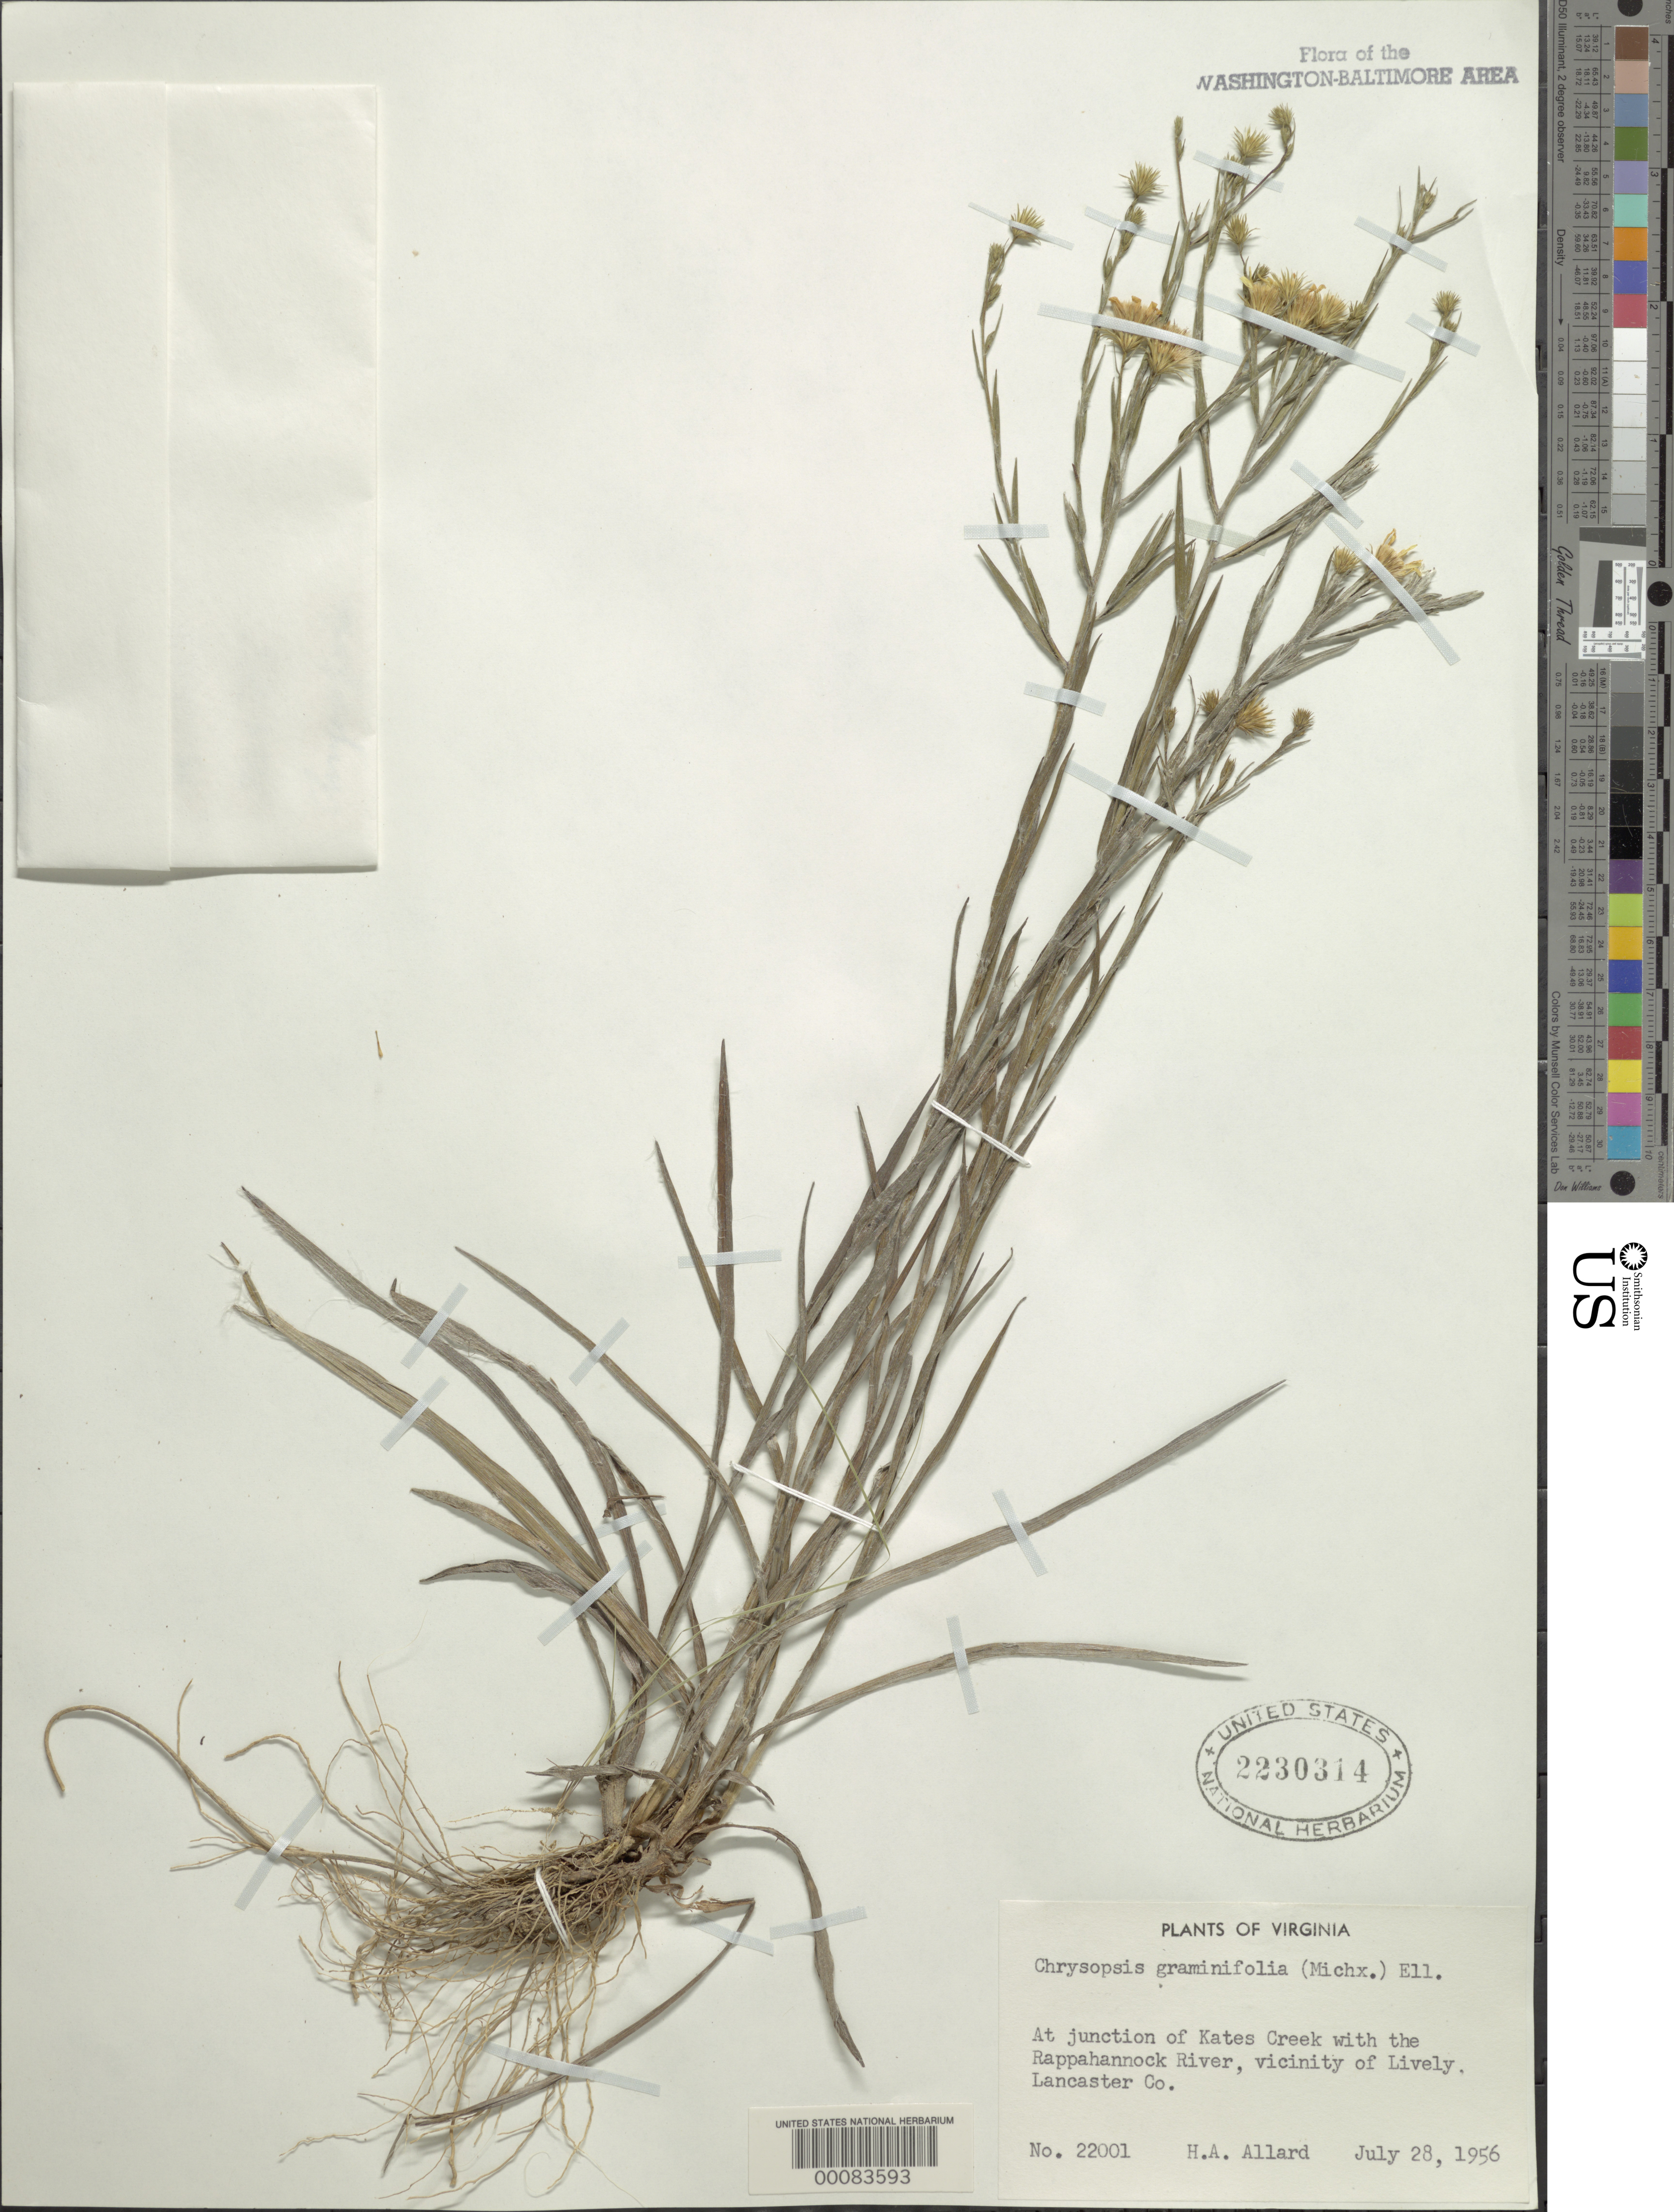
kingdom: Plantae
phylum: Tracheophyta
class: Magnoliopsida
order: Asterales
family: Asteraceae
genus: Chrysopsis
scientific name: Chrysopsis graminifolia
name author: (Michx.) Elliott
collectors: H. A. Allard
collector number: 22001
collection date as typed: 28 Jul 1956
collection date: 1956-07-28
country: United States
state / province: Virginia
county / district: Lancaster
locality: junction of Kates Creek with the Rappahannock, Lively vicinity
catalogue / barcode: US 2230314